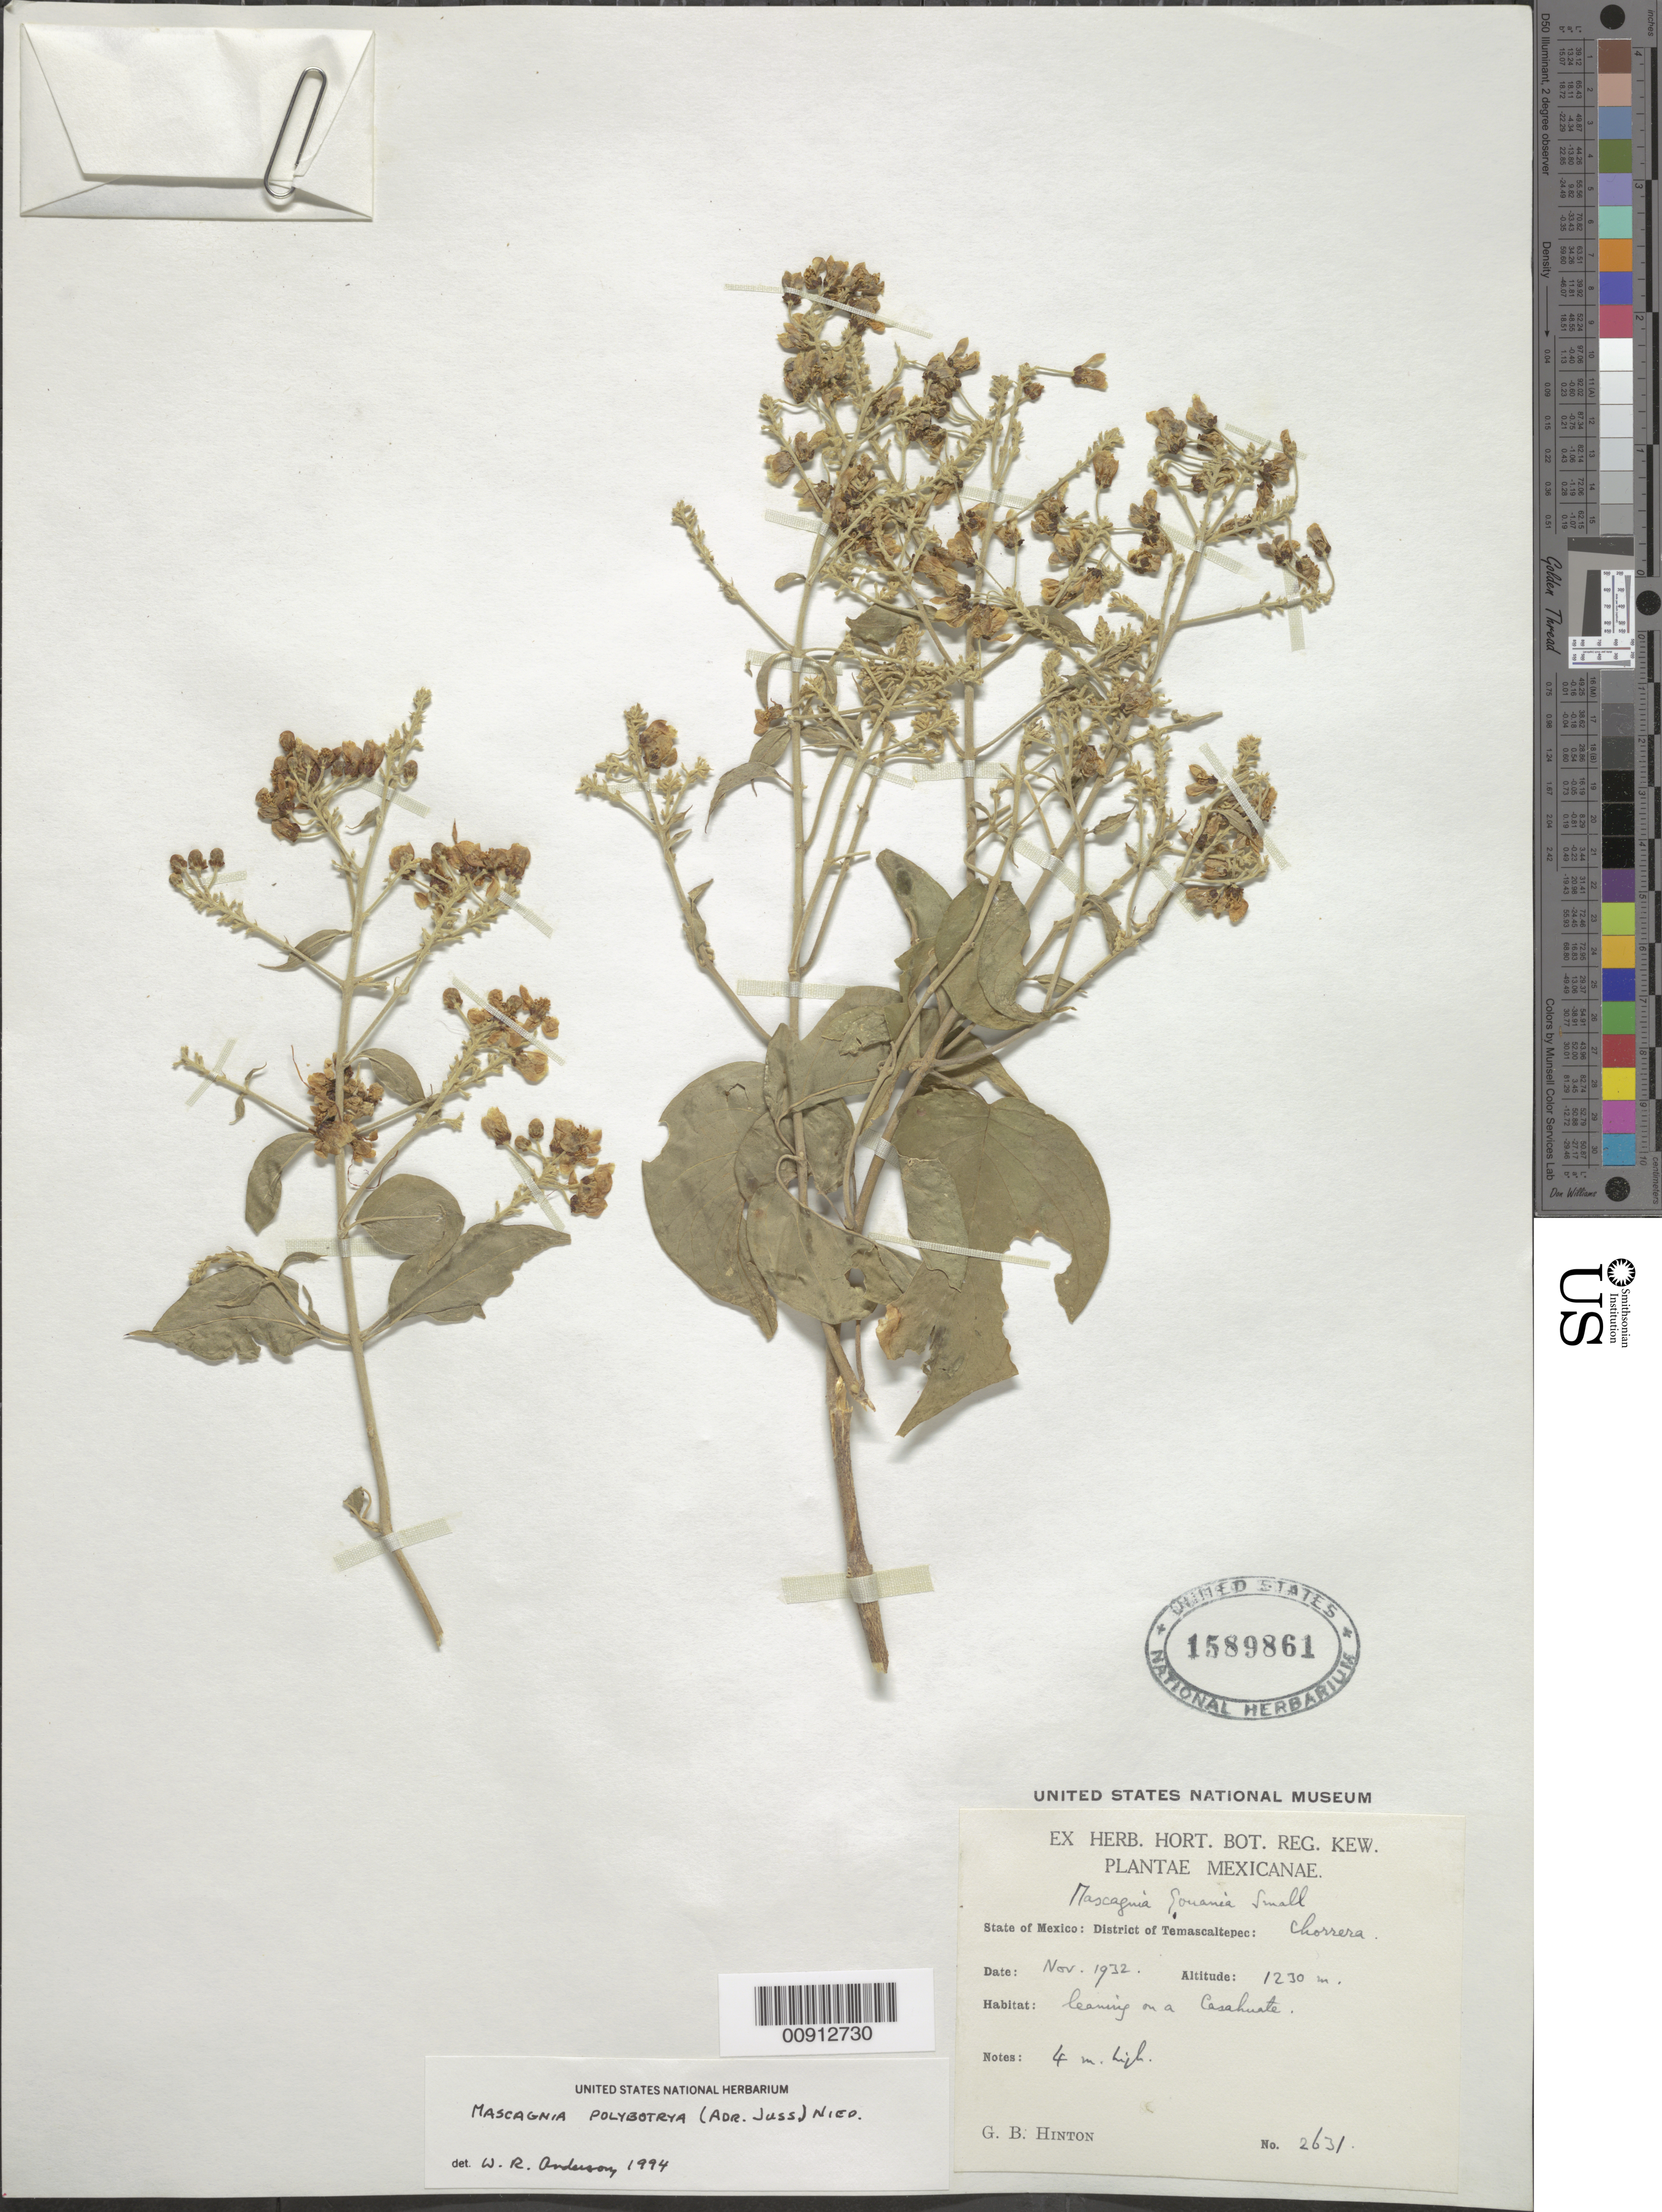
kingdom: Plantae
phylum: Tracheophyta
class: Magnoliopsida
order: Malpighiales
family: Malpighiaceae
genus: Mascagnia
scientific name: Mascagnia polybotrya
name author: (A. Juss.) Nied.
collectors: G. B. Hinton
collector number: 2631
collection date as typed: Nov 1932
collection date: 1932-11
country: Mexico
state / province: México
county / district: Temascaltepec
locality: State of Mexico: District of Temascaltepec: Chorrera.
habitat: Leaning on a Casahuate.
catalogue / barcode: US 1589861